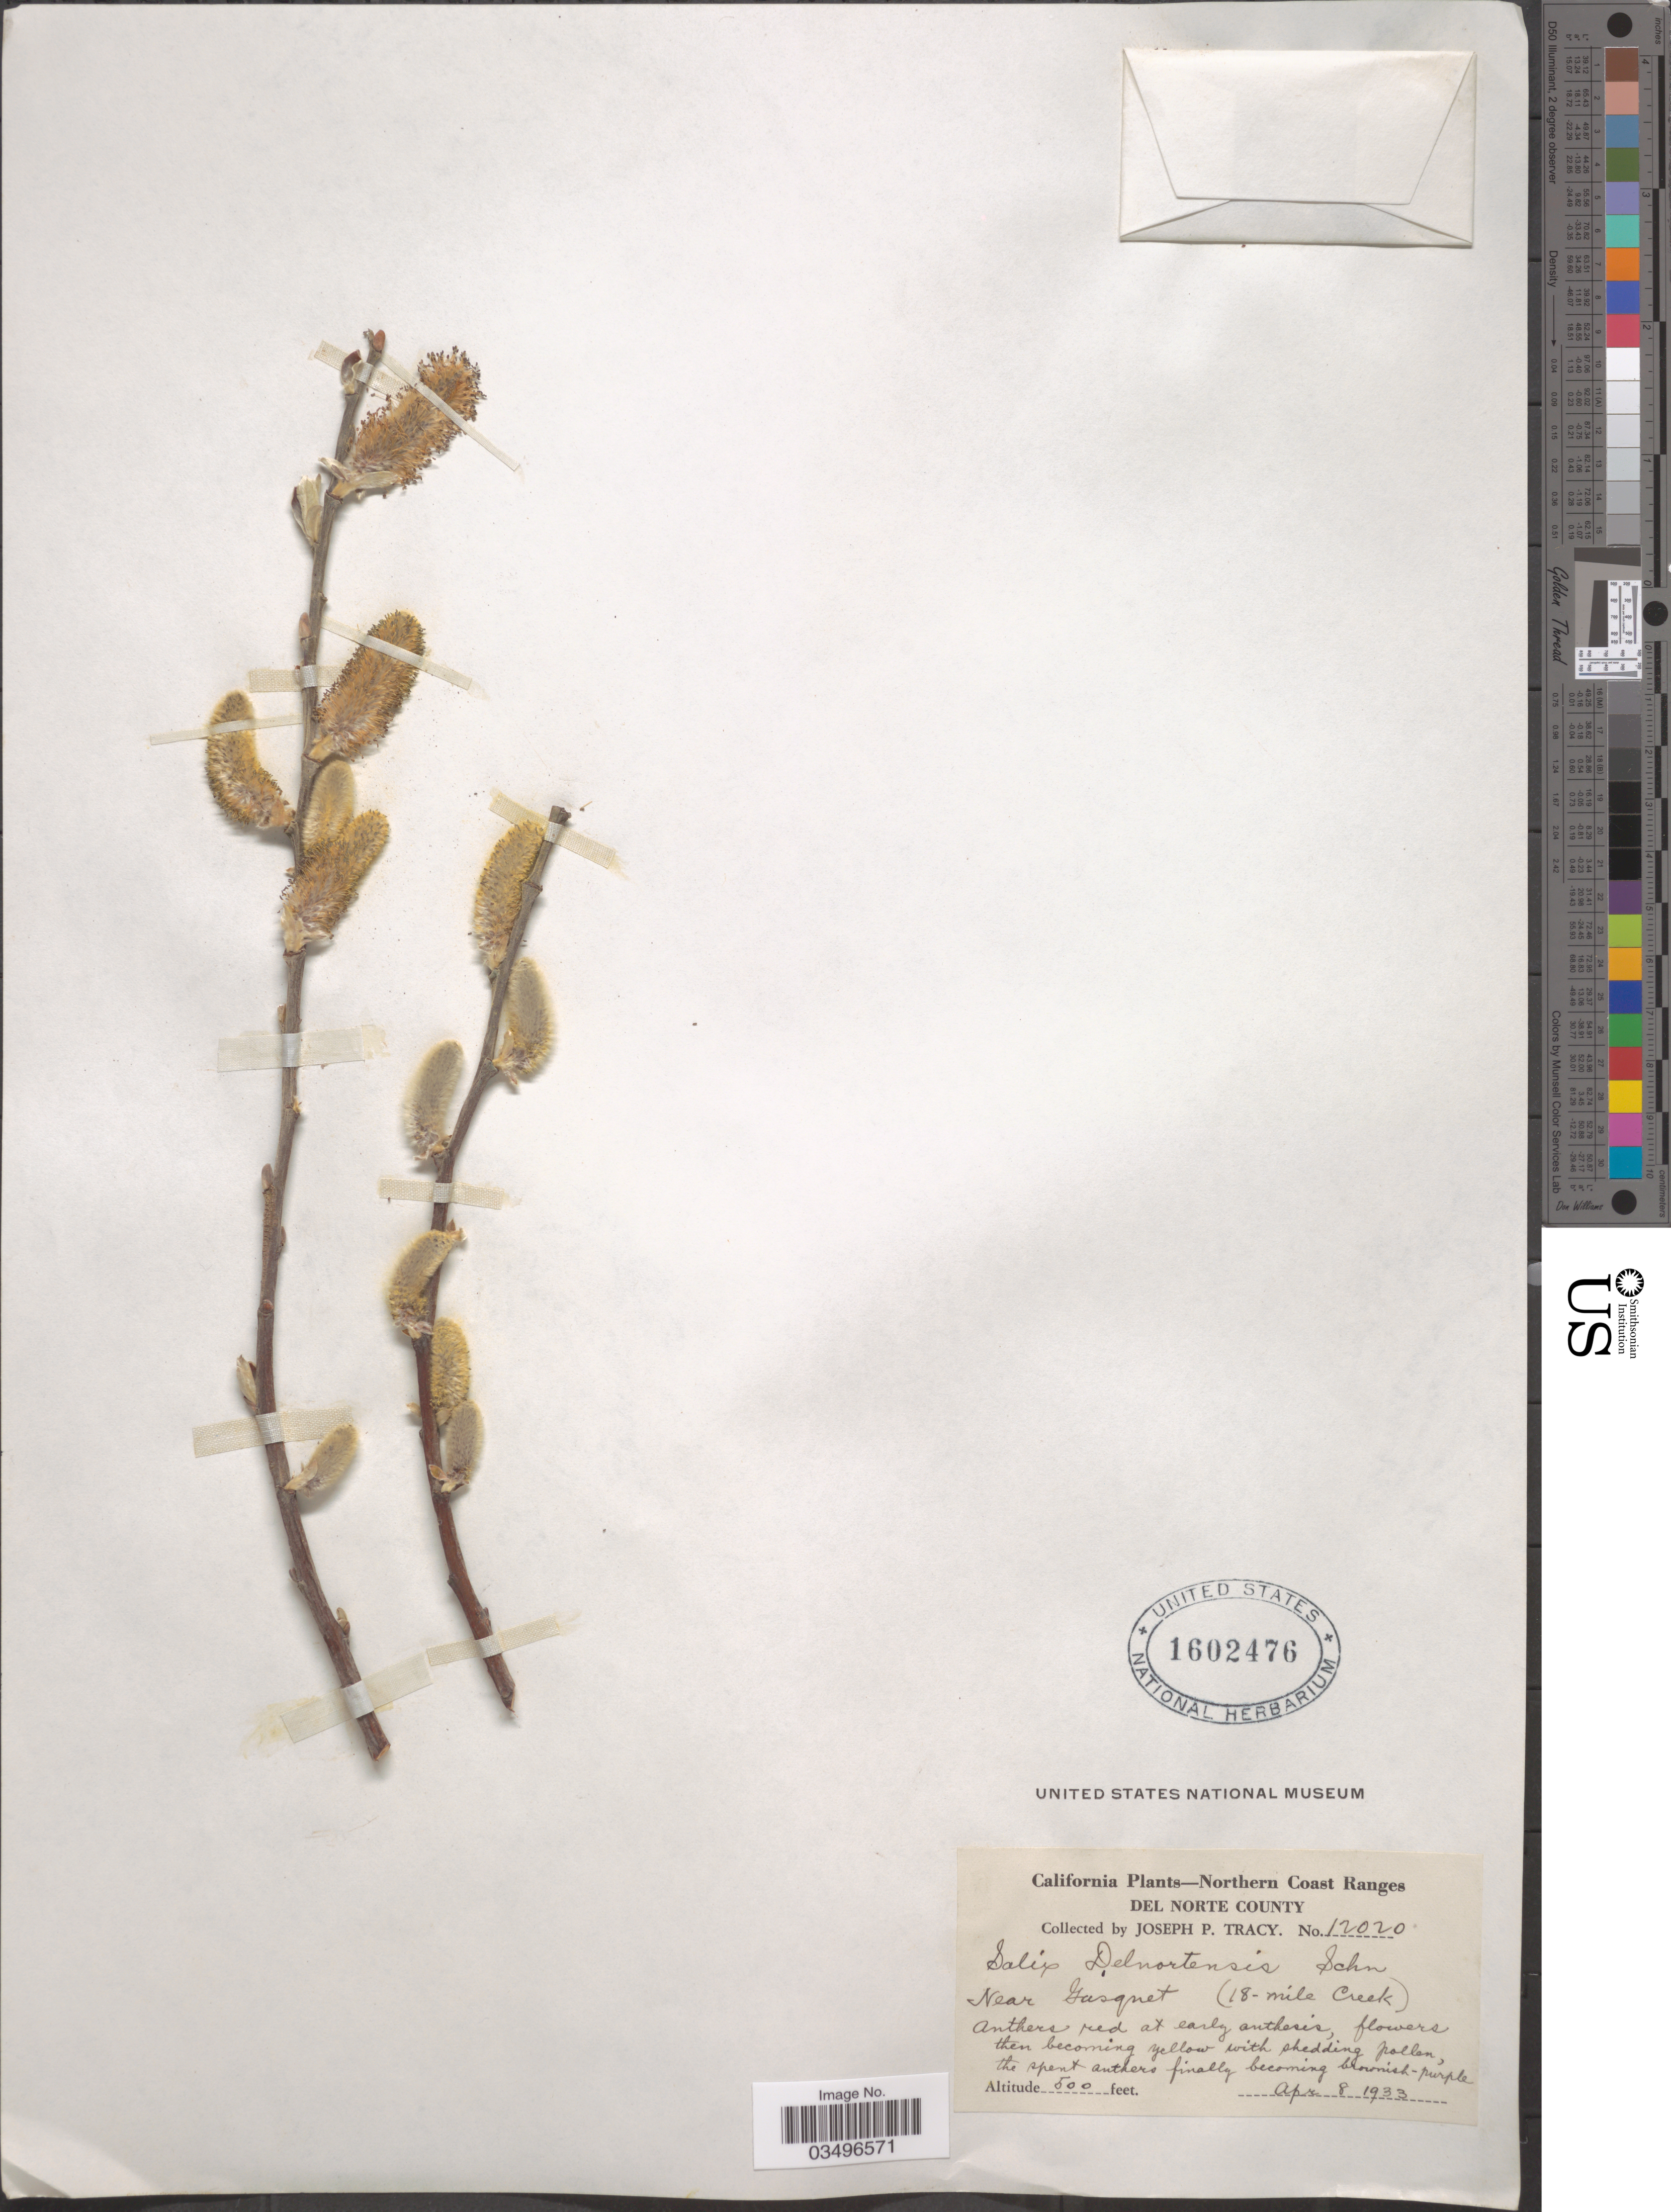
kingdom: Plantae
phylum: Tracheophyta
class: Magnoliopsida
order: Malpighiales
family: Salicaceae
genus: Salix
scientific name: Salix delnortensis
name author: C.K. Schneid.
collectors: J. Tracy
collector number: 12020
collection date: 1933-04-08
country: United States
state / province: California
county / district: Del Norte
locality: Northern Coast Ranges. Del Norte County. Near Gasquet (18-mile Creek).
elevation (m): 152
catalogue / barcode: US 1602476